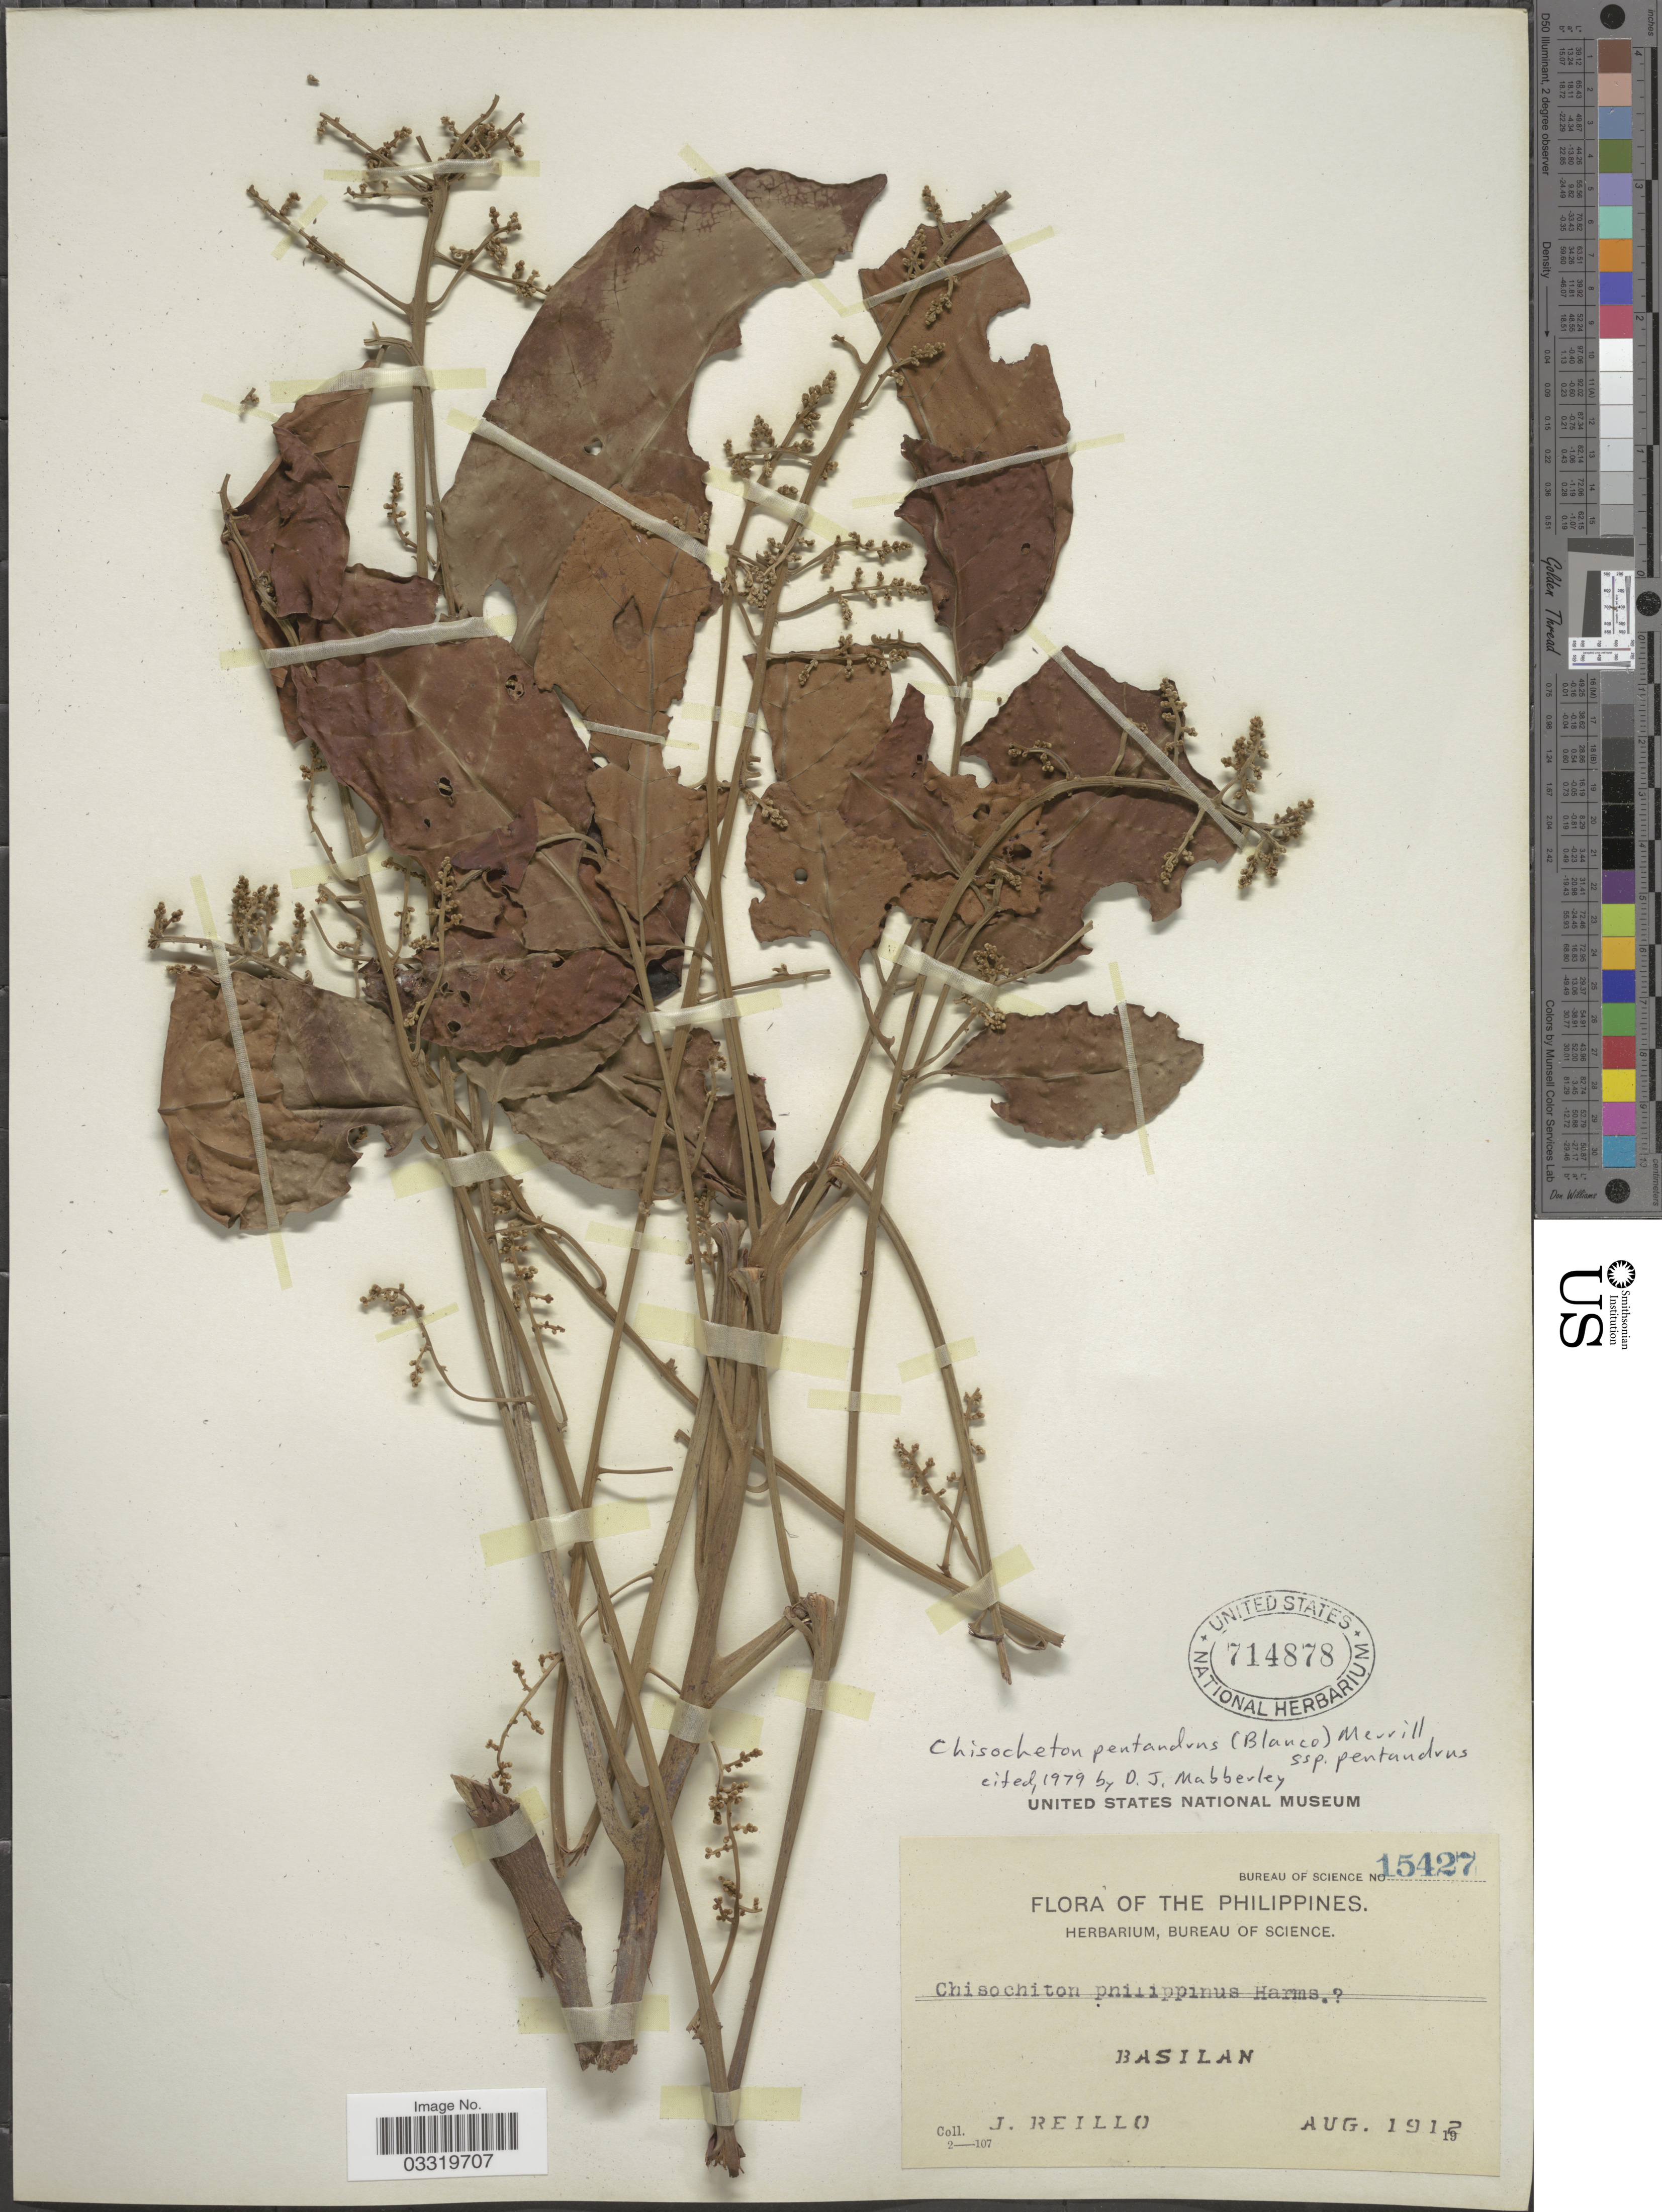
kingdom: Plantae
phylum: Tracheophyta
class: Magnoliopsida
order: Sapindales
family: Meliaceae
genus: Chisocheton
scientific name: Chisocheton pentandrus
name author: (Blanco) Merr.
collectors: J. Reillo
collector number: Bureau of Science 15427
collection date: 1912-08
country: Philippines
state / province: Muslim Mindanao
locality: Basilan.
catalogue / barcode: US 714878